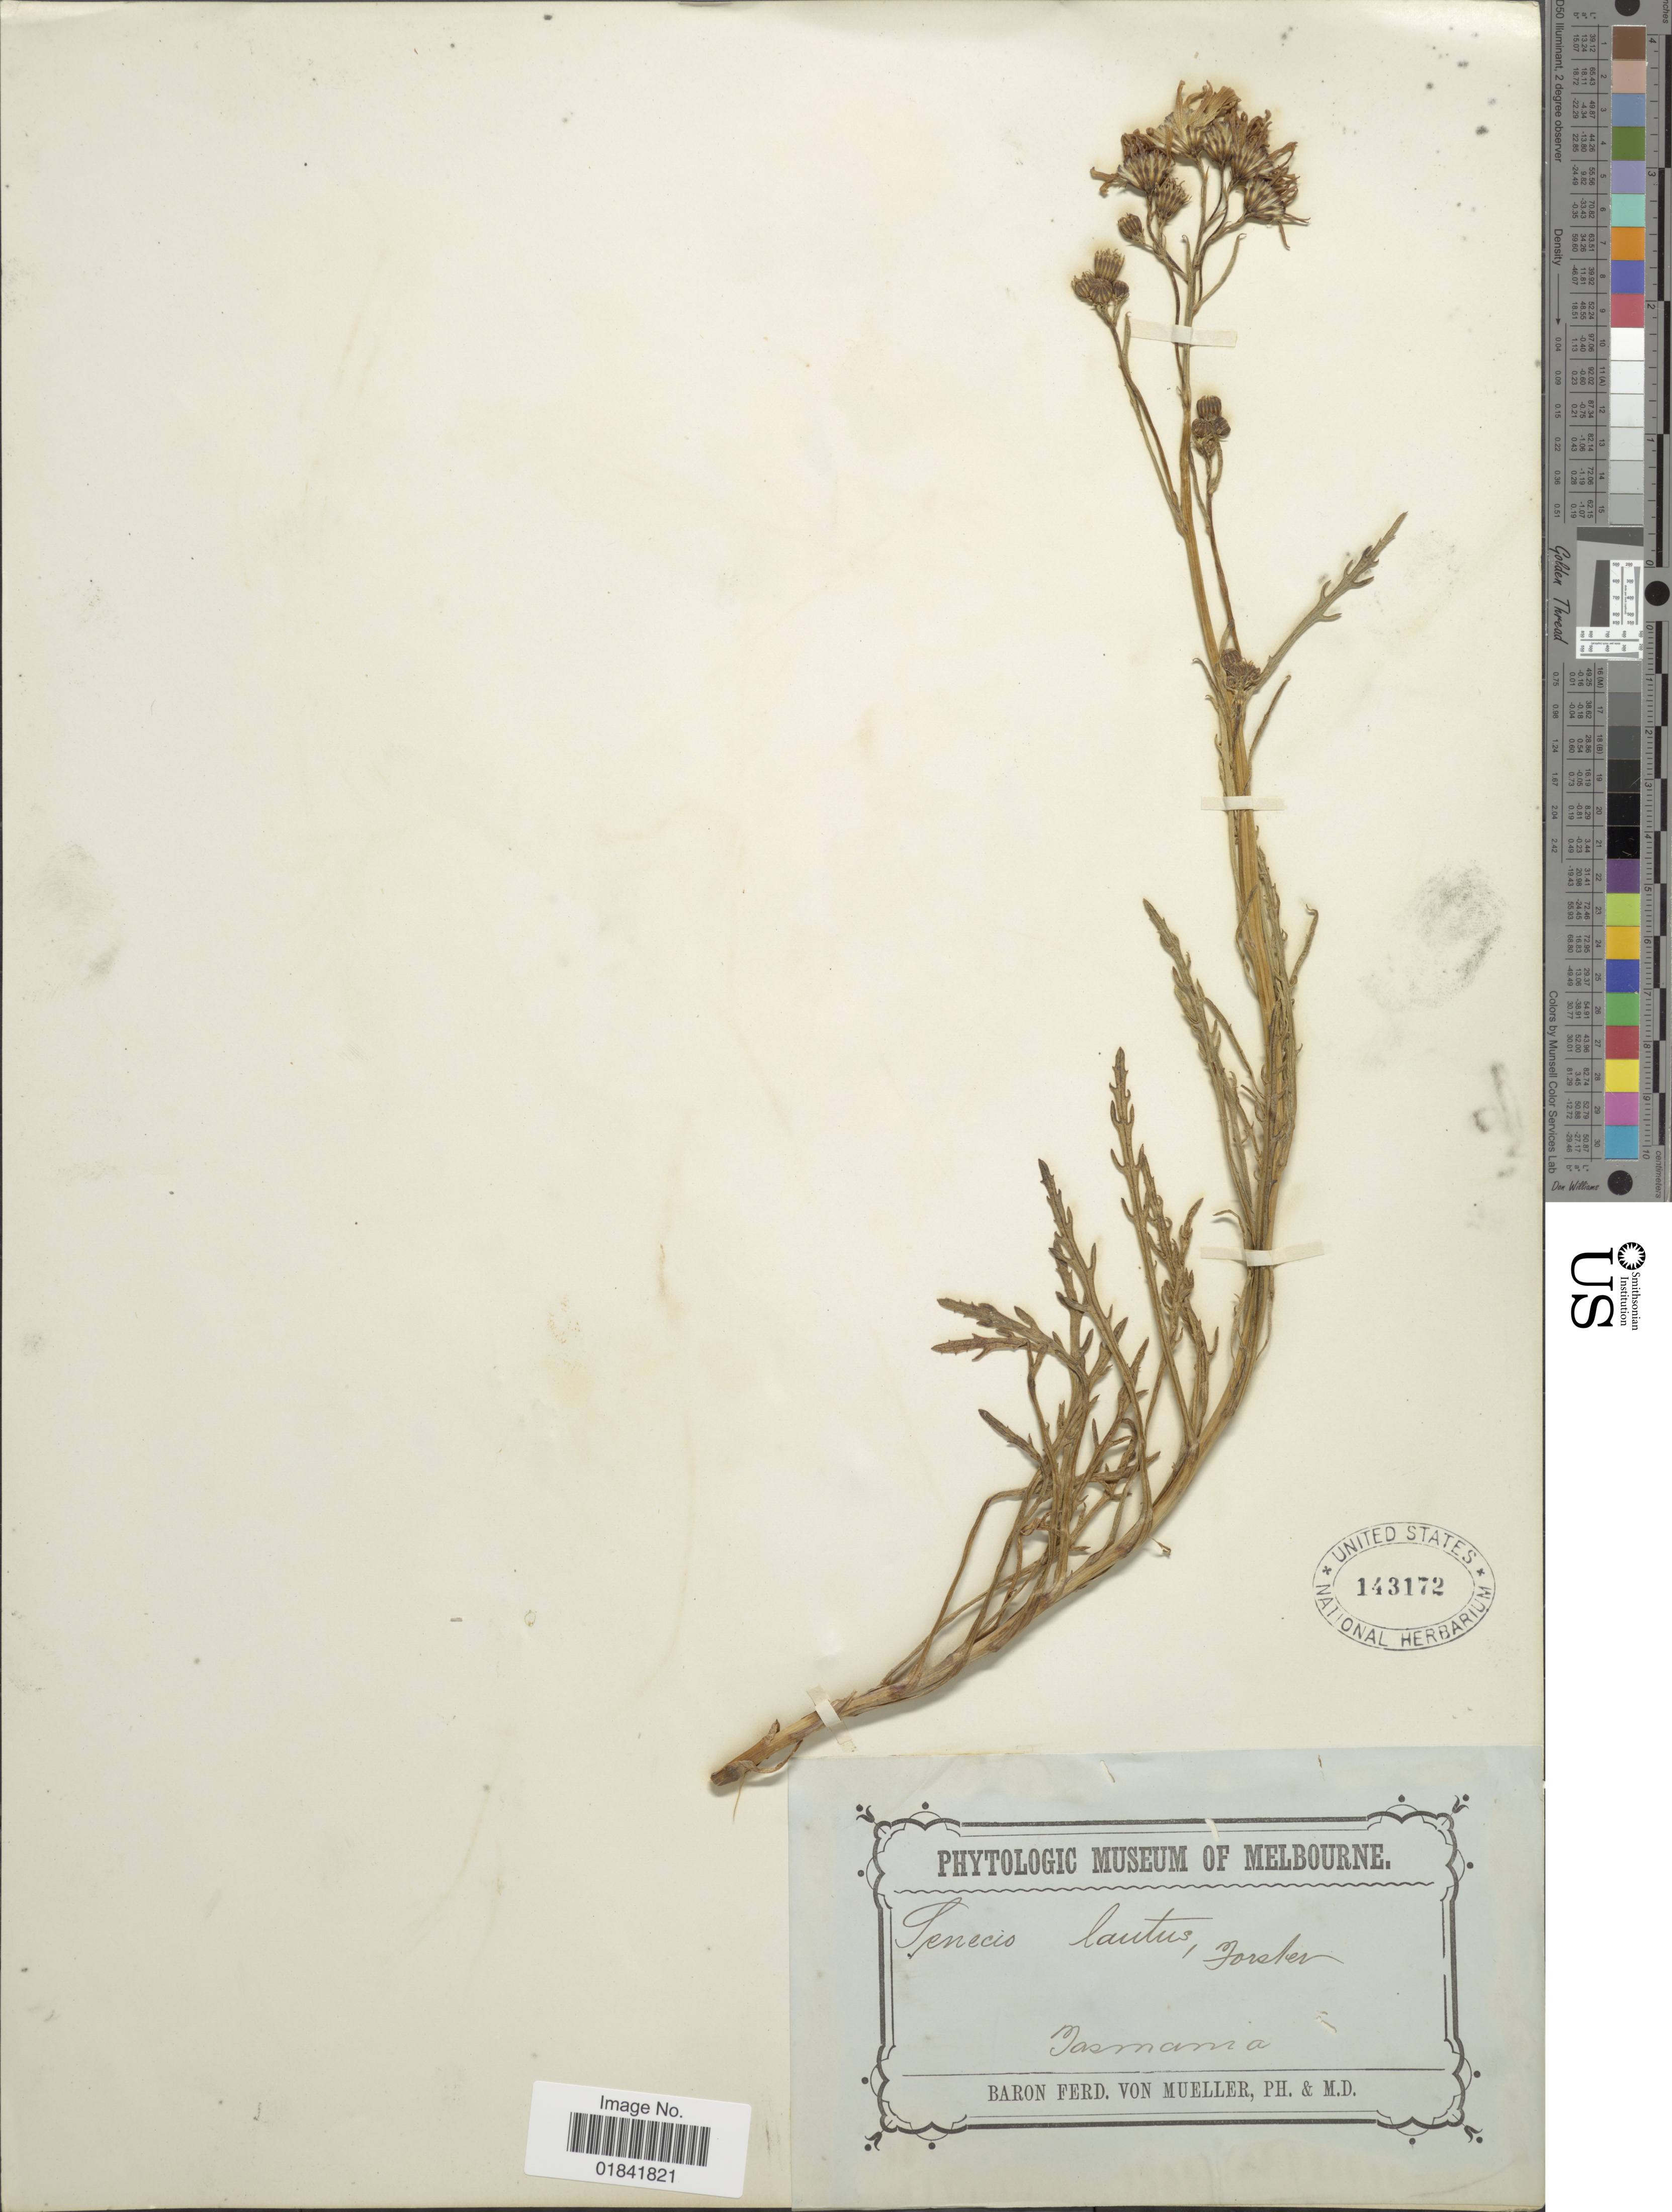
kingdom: Plantae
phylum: Tracheophyta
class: Magnoliopsida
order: Asterales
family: Asteraceae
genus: Senecio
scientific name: Senecio lautus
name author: Sol. ex G. Forst.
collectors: B. von Mueller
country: Australia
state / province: Tasmania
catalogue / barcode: US 143172